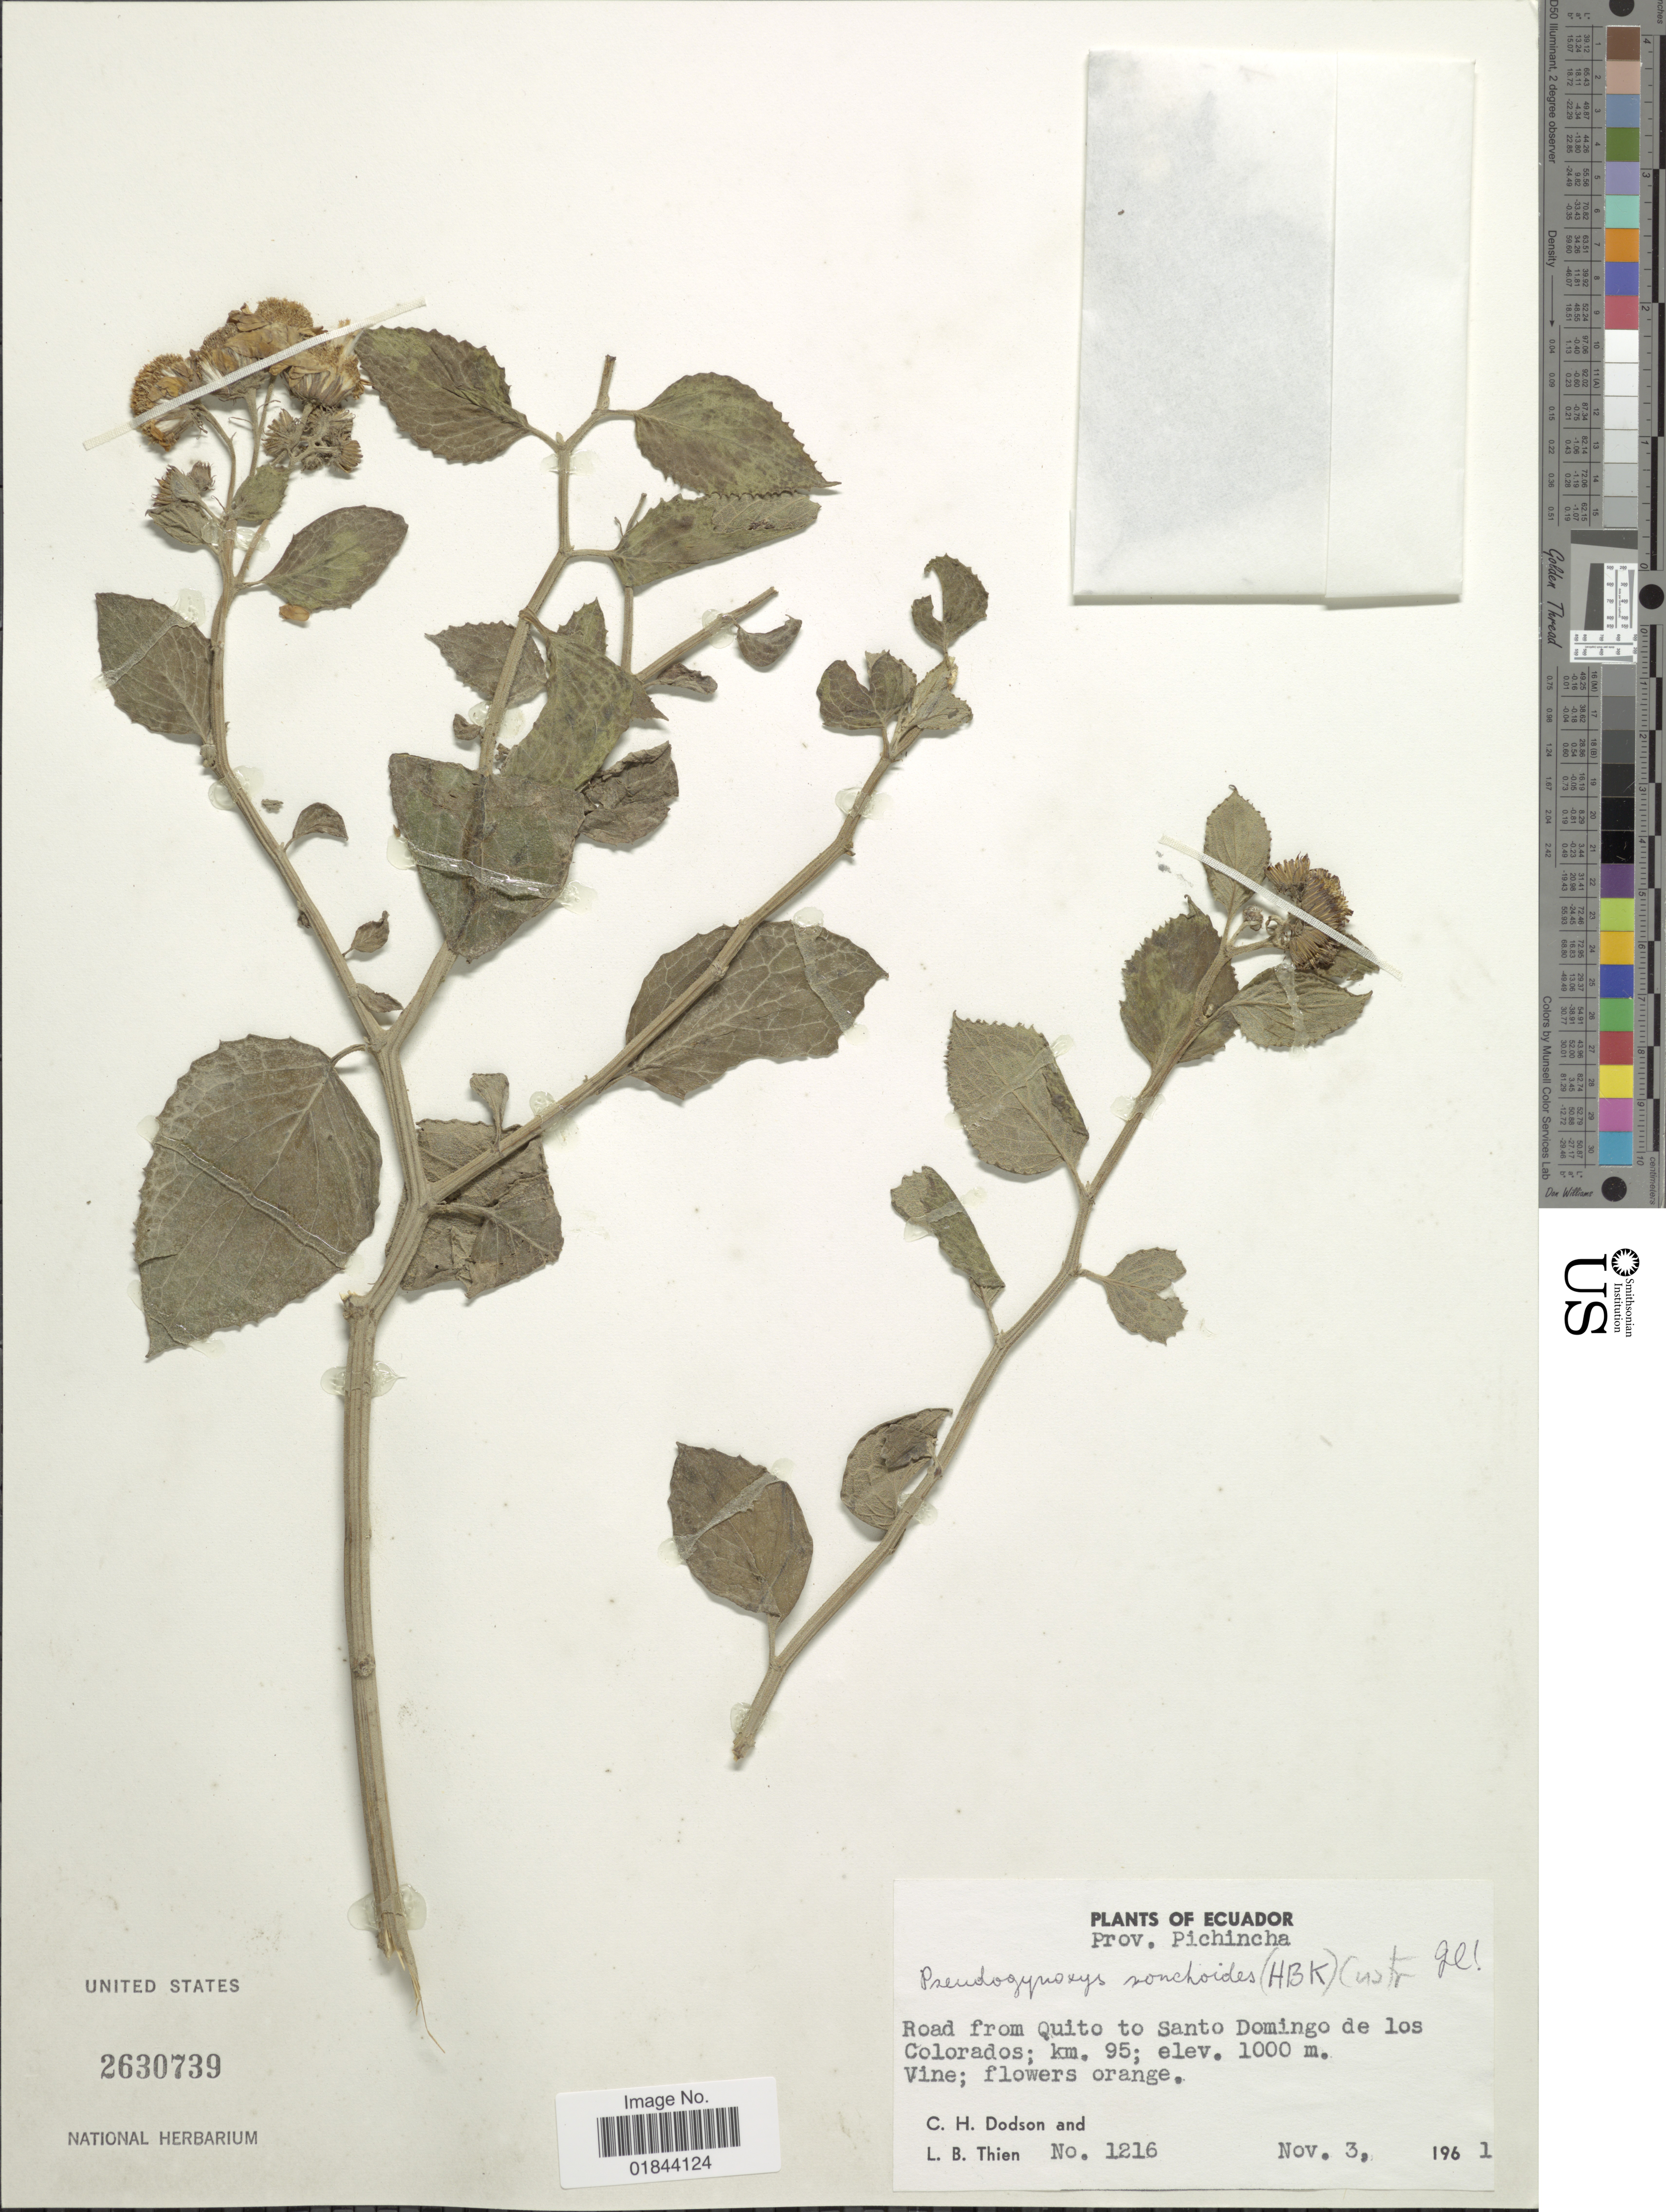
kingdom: Plantae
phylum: Tracheophyta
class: Magnoliopsida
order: Asterales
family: Asteraceae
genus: Pseudogynoxys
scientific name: Pseudogynoxys sonchoides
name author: (Kunth) Cuatrec.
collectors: C. Dodson & L. Thien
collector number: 1216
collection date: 1961-11-03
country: Ecuador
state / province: Pichincha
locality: Road from Quito to Santo Domingo de los Colorados; km 95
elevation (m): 1000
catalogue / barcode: US 2630739